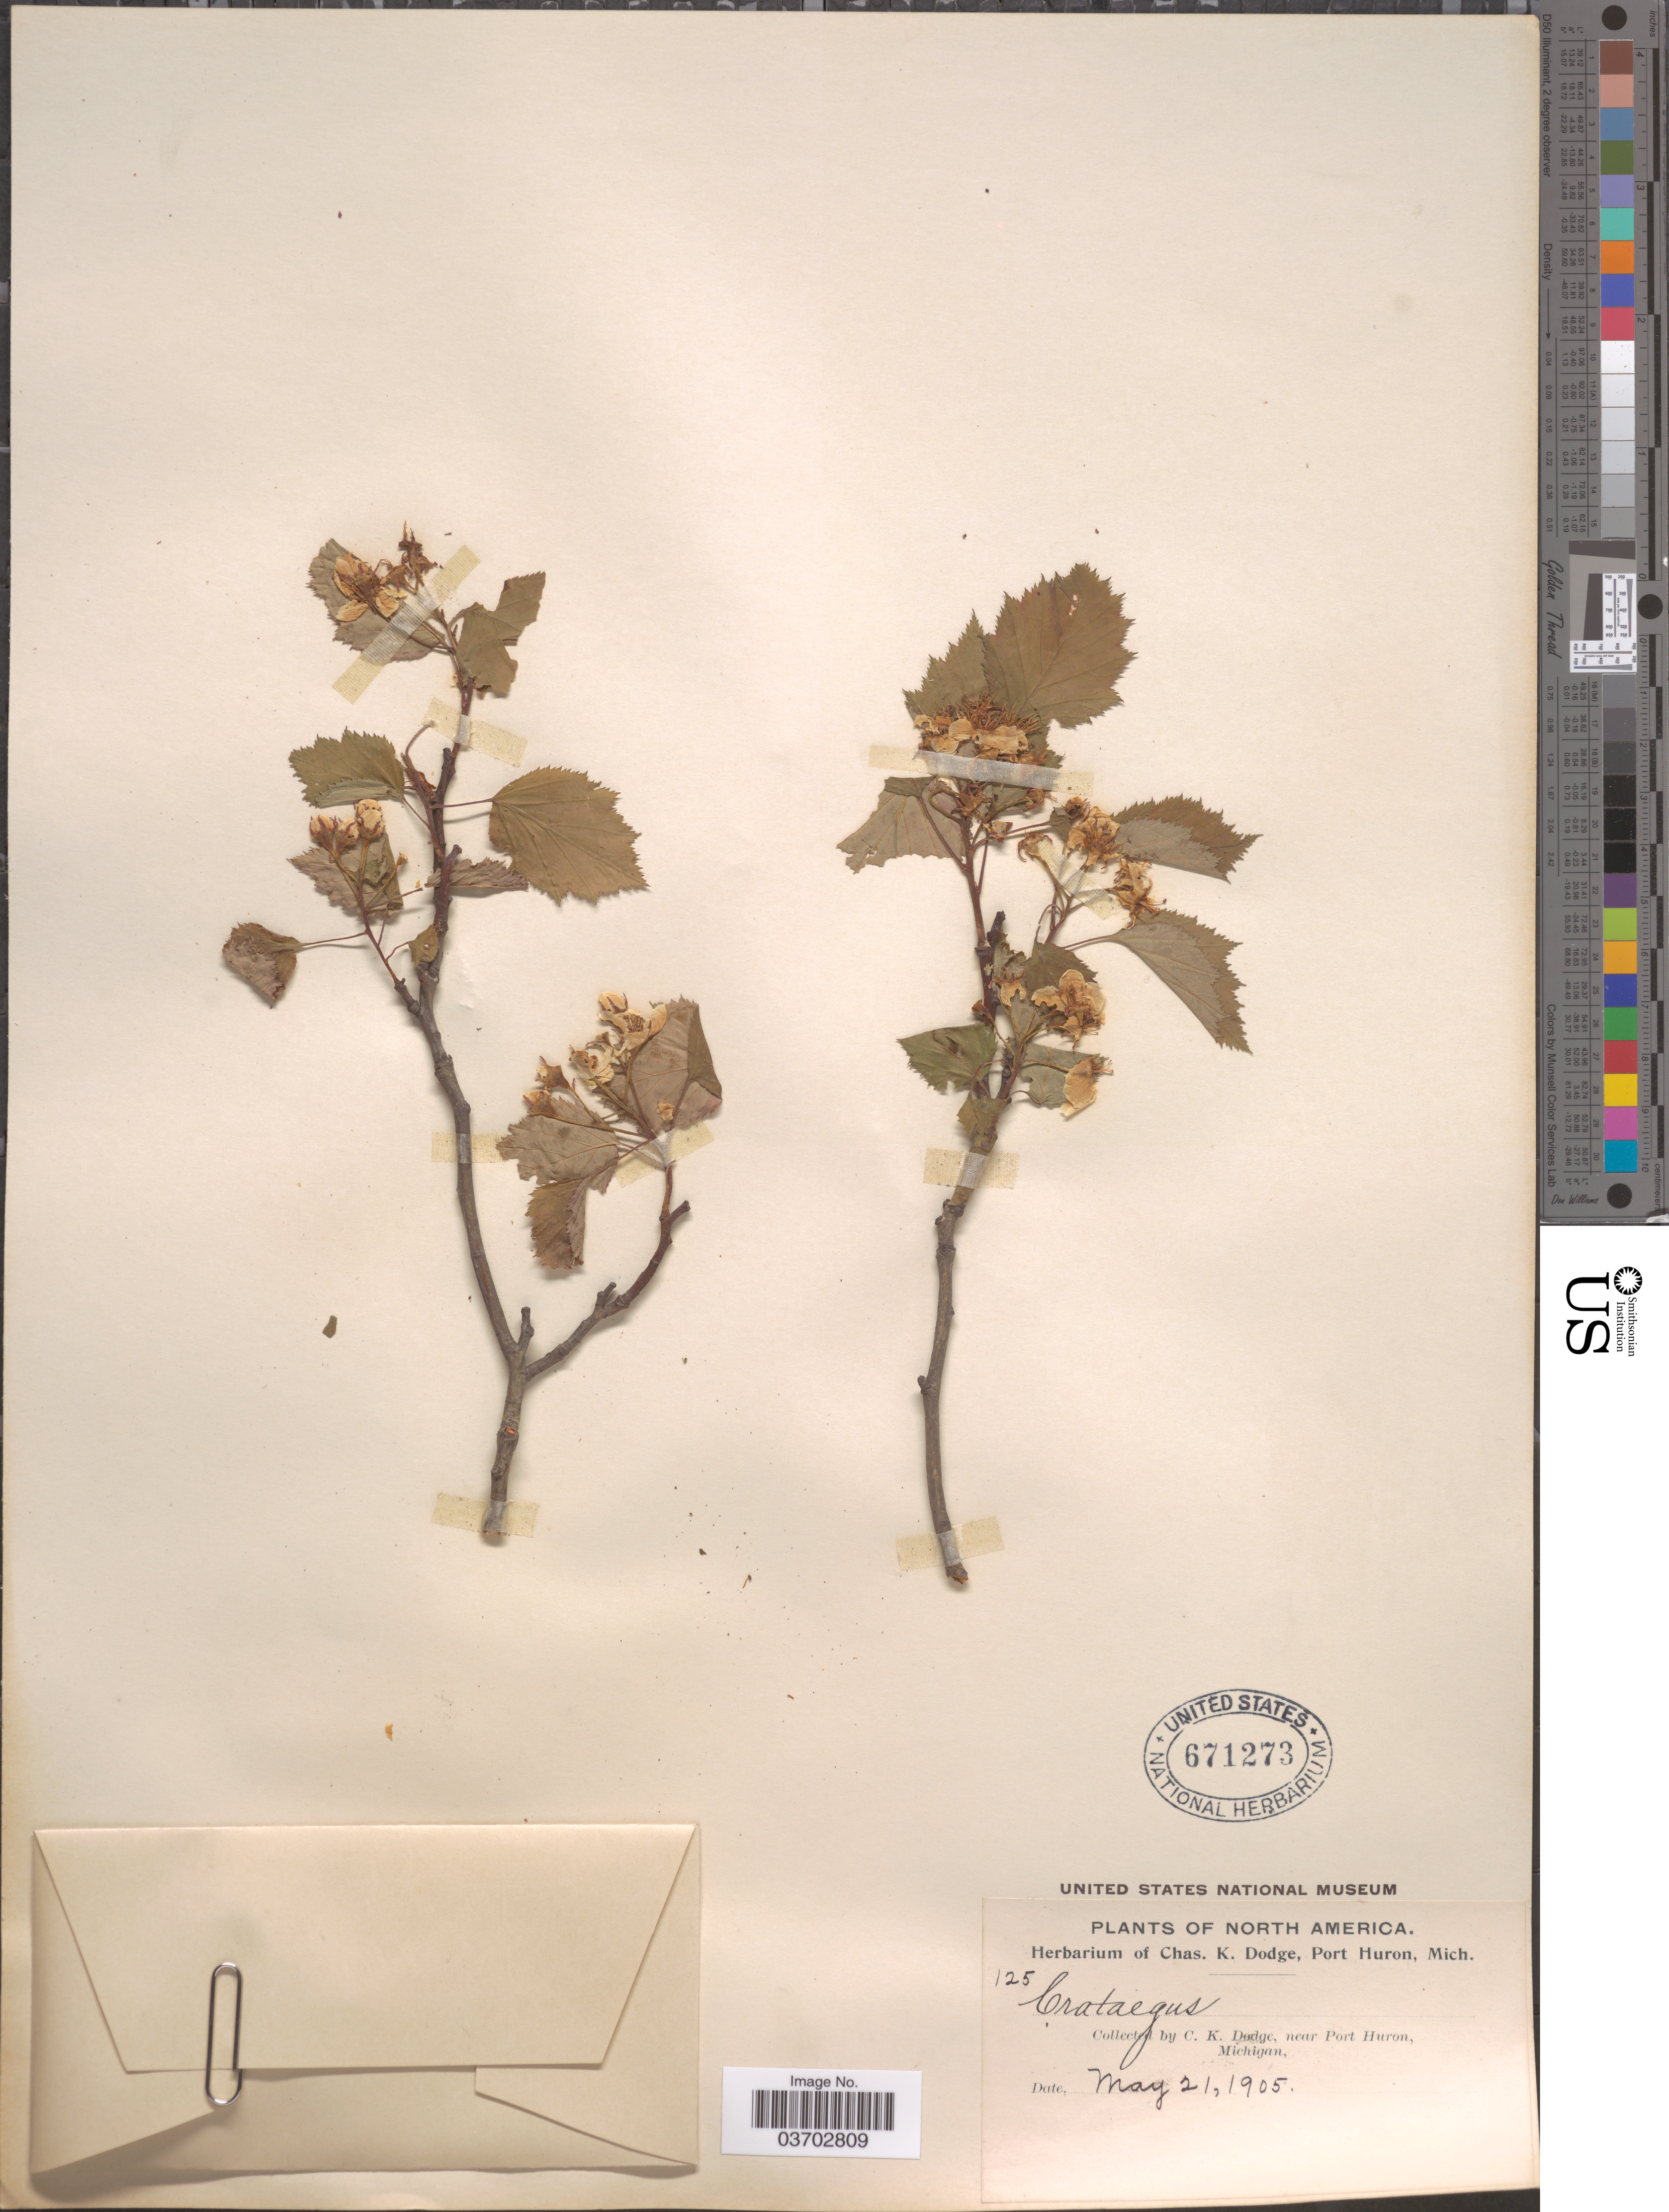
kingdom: Plantae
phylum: Tracheophyta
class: Magnoliopsida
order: Rosales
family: Rosaceae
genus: Crataegus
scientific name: Crataegus sp.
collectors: C. K. Dodge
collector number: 125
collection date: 1905-05-21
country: United States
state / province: Michigan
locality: Near Port Huron.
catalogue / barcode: US 671273